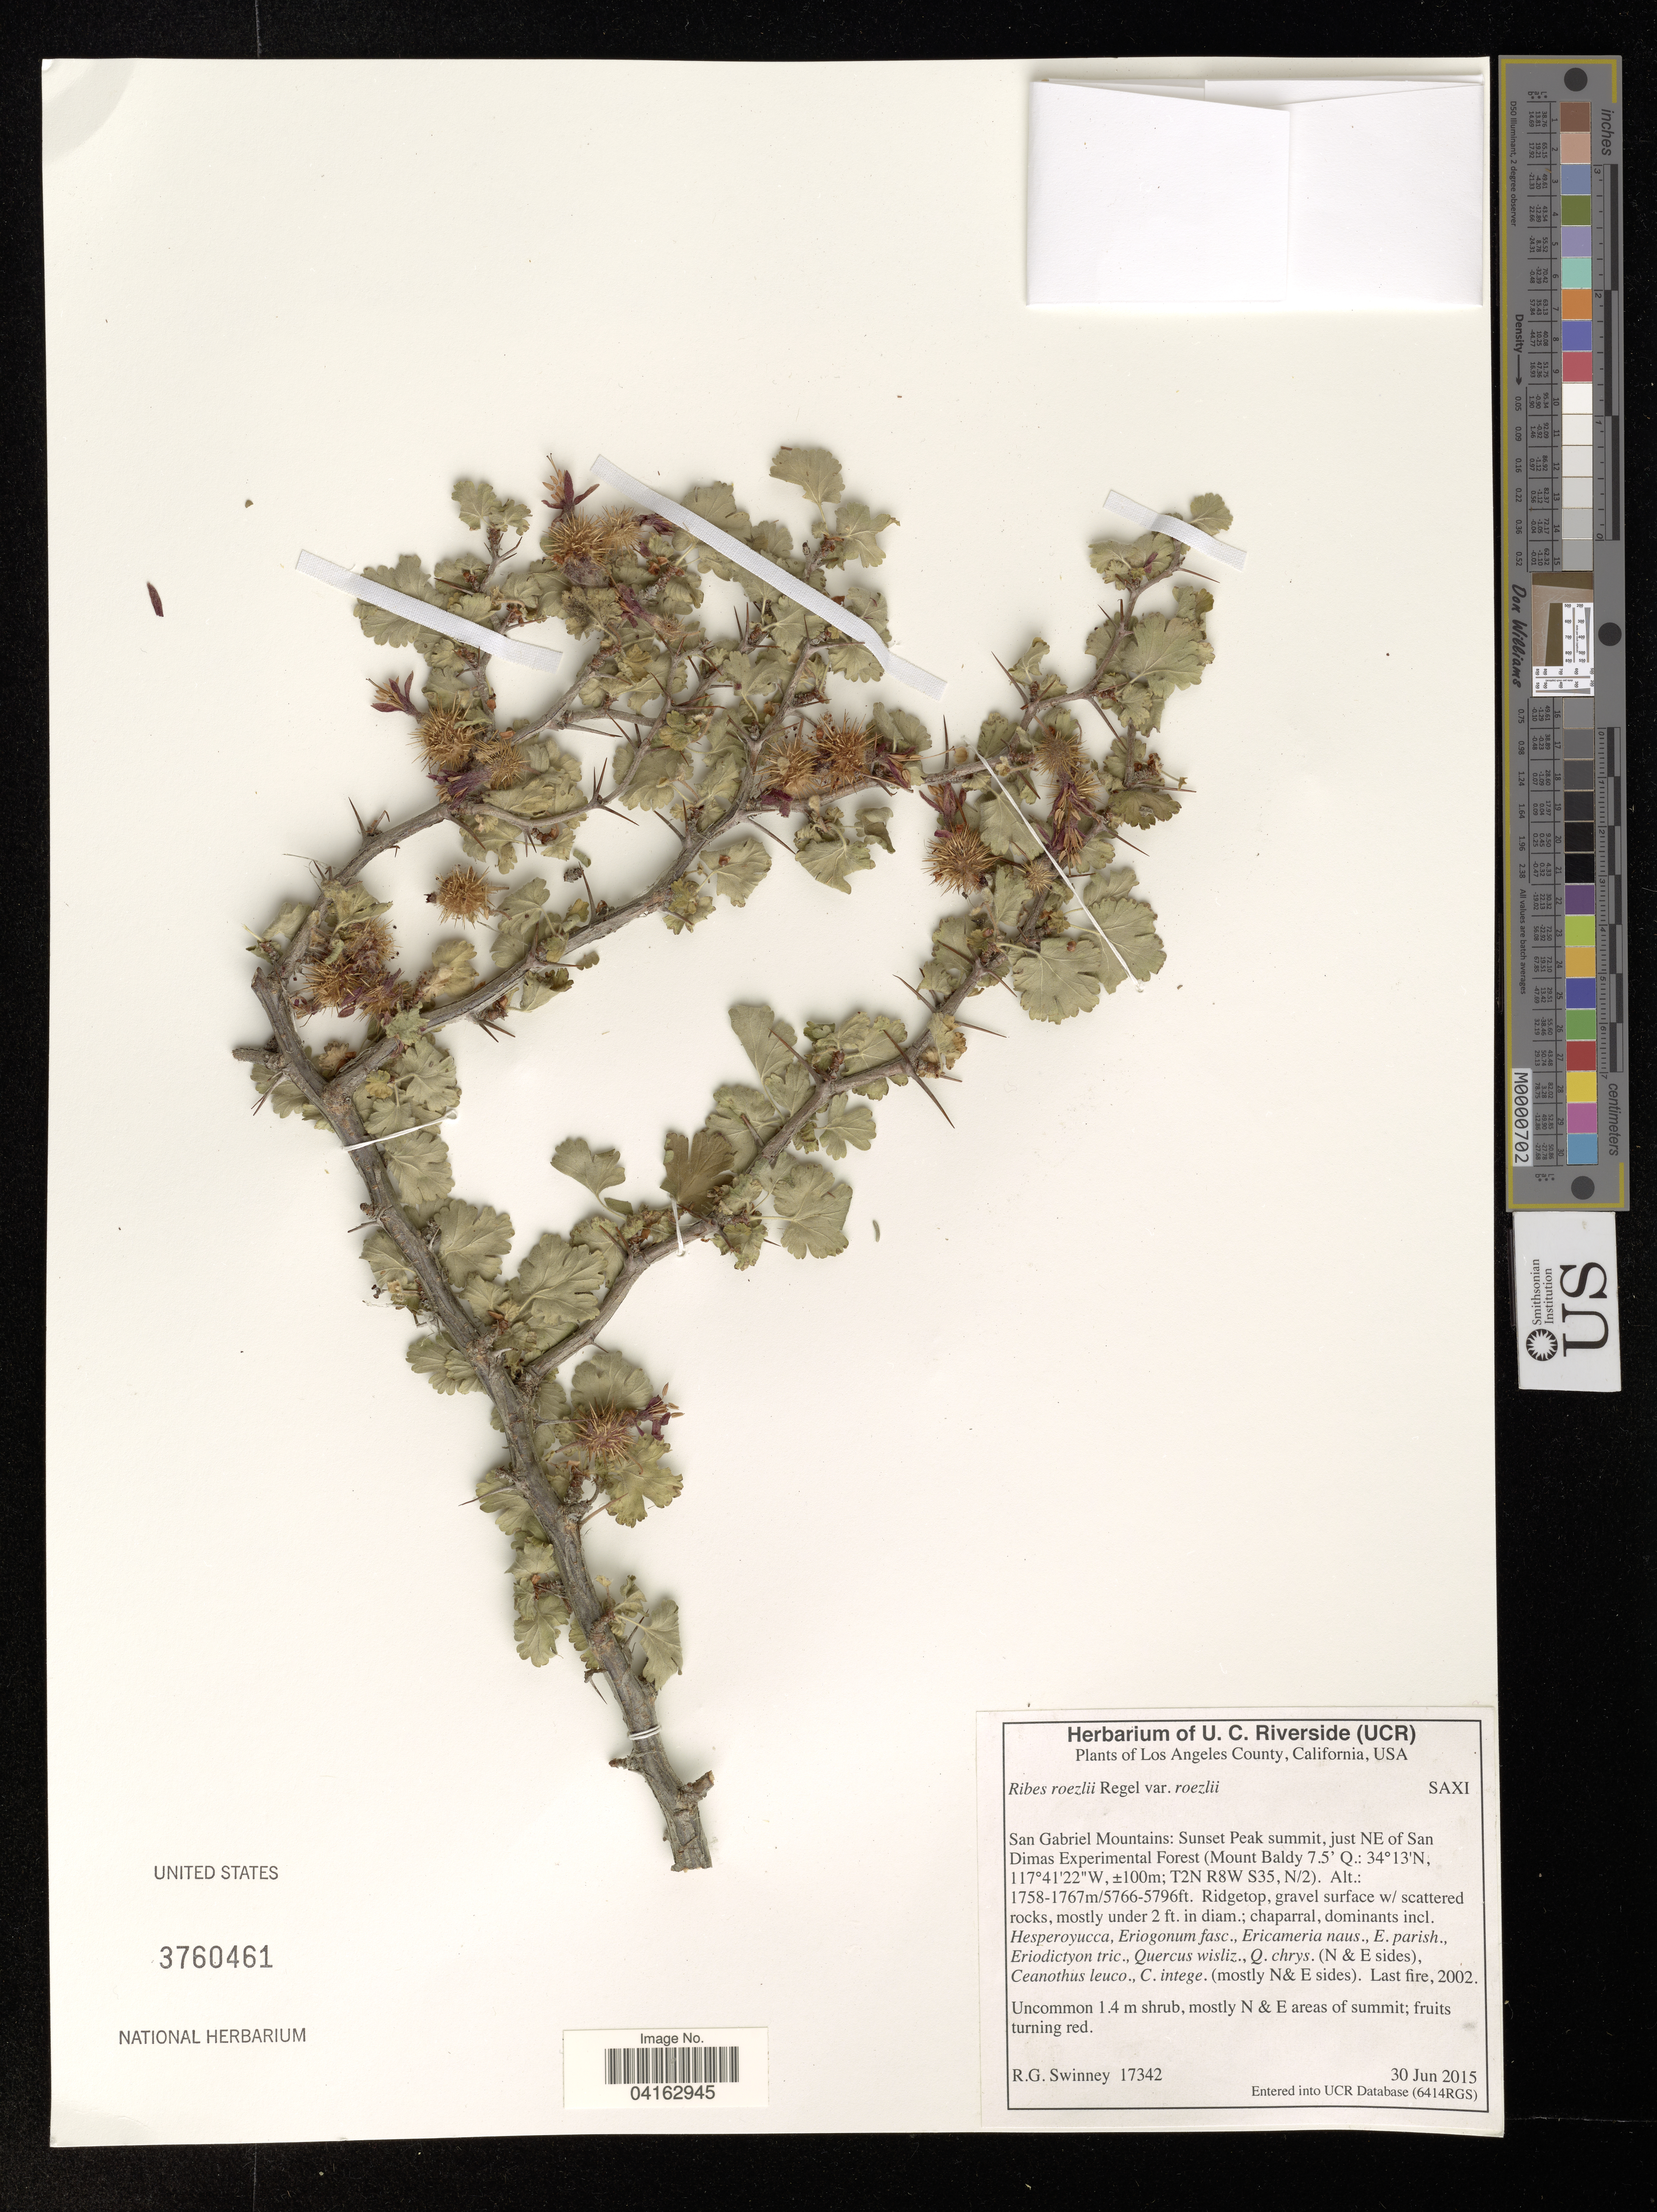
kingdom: Plantae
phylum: Tracheophyta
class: Magnoliopsida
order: Saxifragales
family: Grossulariaceae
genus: Ribes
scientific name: Ribes roezlii var. roezlii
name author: Regel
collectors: R. Swinney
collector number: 17342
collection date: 2015-06-30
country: United States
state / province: California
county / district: Los Angeles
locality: Los Angeles County. San Gabriel Mountains: Sunset Peak summit, just NE of San Dimas Experimental Forest.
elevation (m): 1758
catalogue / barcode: US 3760461